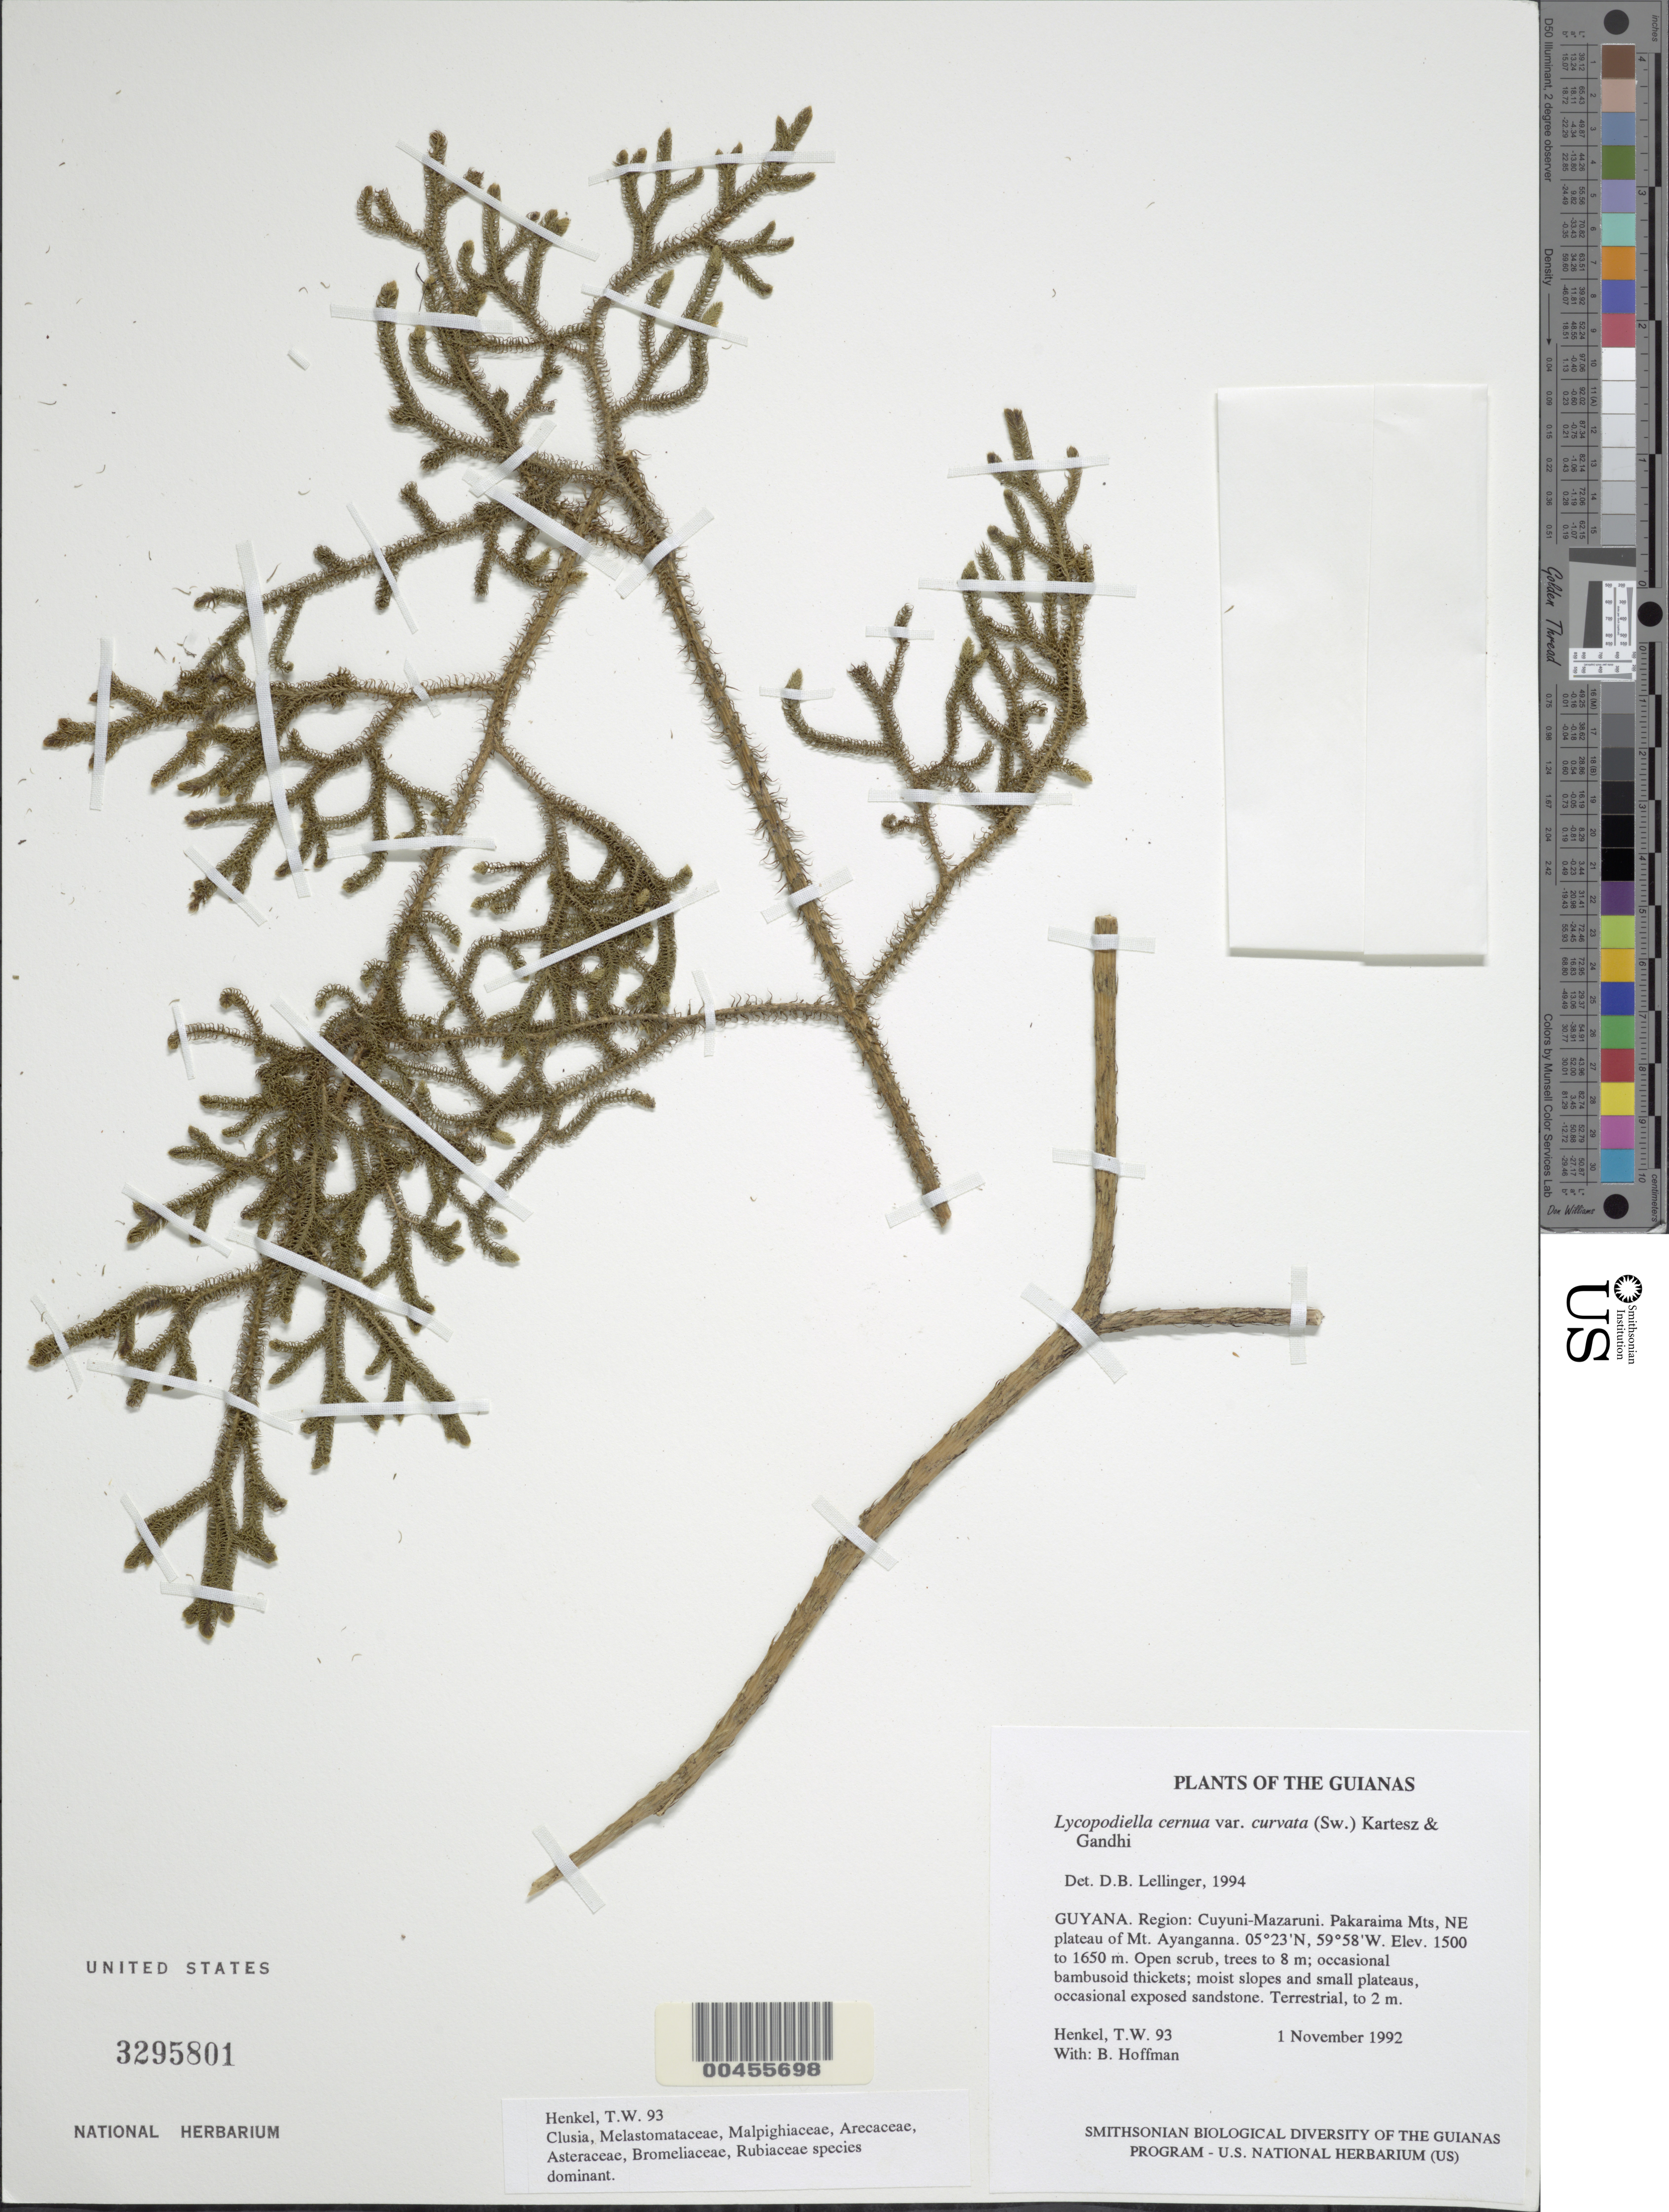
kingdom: Plantae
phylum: Tracheophyta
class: Lycopodiopsida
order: Lycopodiales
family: Lycopodiaceae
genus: Palhinhaea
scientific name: Palhinhaea cernua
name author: (L.) Vasc. & Franco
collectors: T. Henkel & B. Hoffman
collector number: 93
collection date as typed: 1 November 1992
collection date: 1992-11-01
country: Guyana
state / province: Cuyuni-Mazaruni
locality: Pakaraima Mts, NE plateau of Mt. Ayanganna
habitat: Open scrub, trees to 8 m; occasional bambusoid thickets; moist slopes and small plateaus, occasional exposed sandstone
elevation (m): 1500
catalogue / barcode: US 3295801